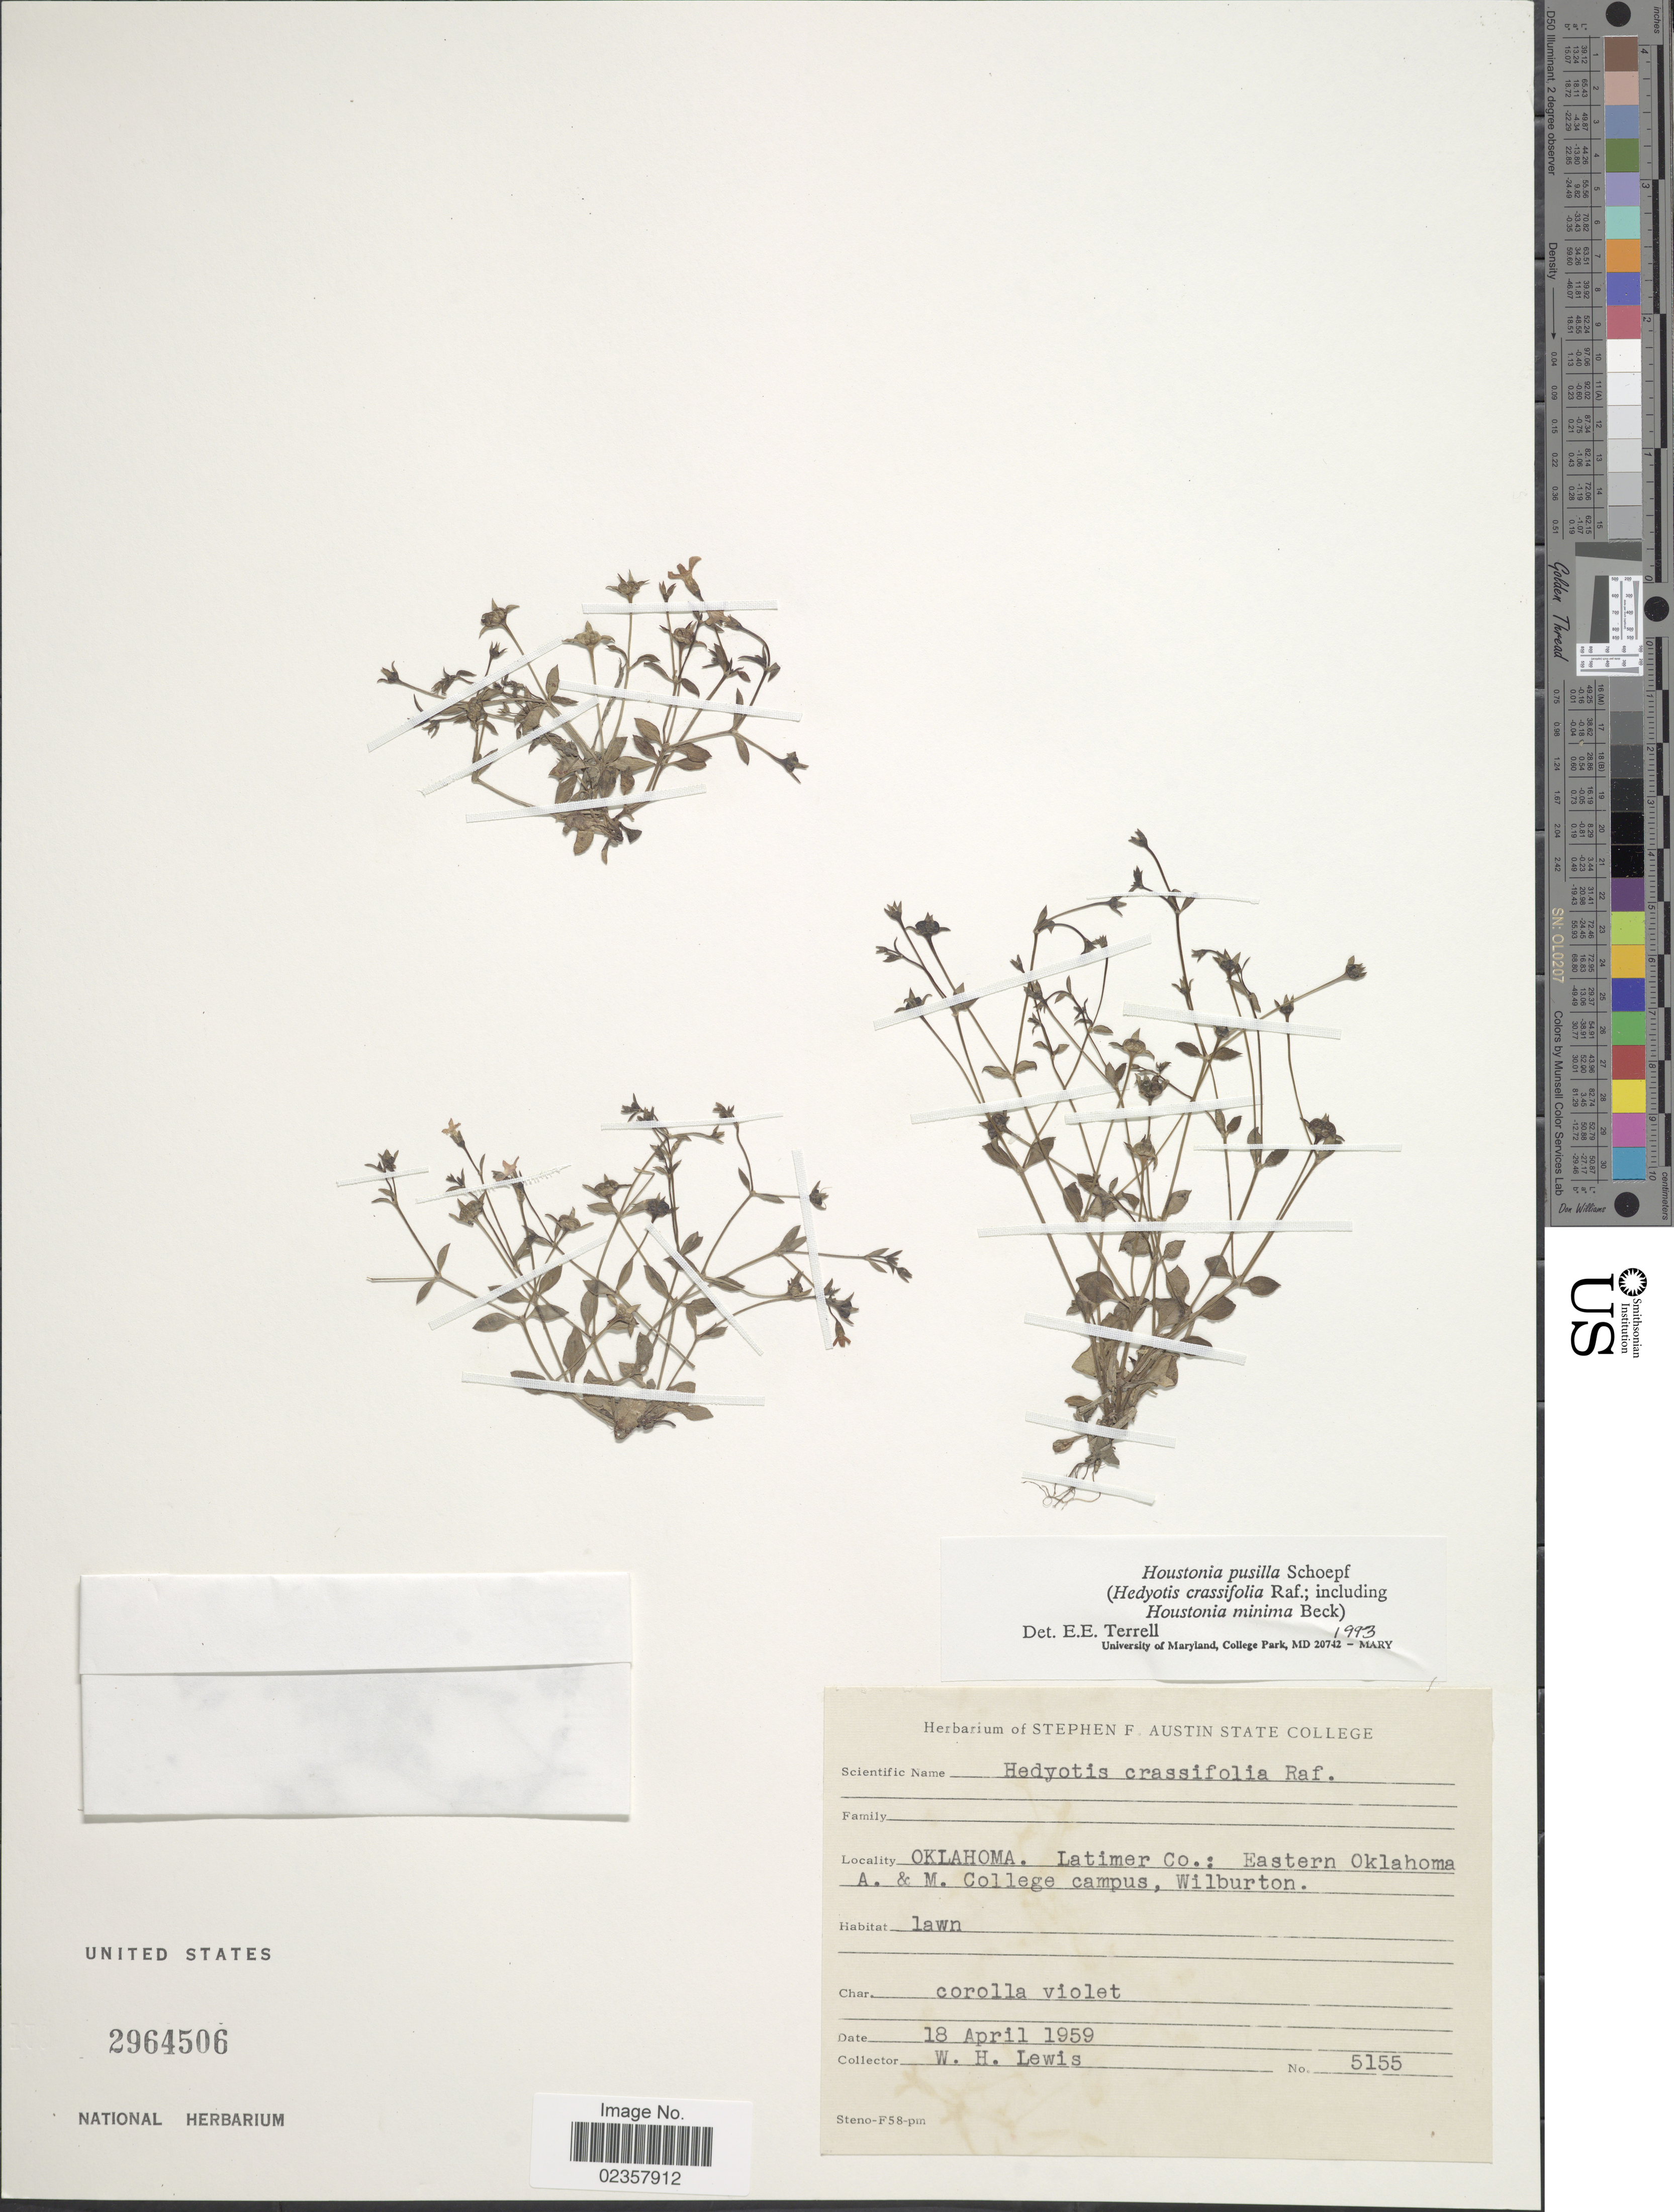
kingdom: Plantae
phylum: Tracheophyta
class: Magnoliopsida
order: Gentianales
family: Rubiaceae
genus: Houstonia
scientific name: Houstonia pusilla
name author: Schoepf.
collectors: W. H. Lewis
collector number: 5155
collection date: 1959-04-18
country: United States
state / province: Oklahoma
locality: Oklahoma, Larimer Co. : Eastern Oklahoma A. & M. College campus, Wilburton.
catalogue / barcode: US 2964506